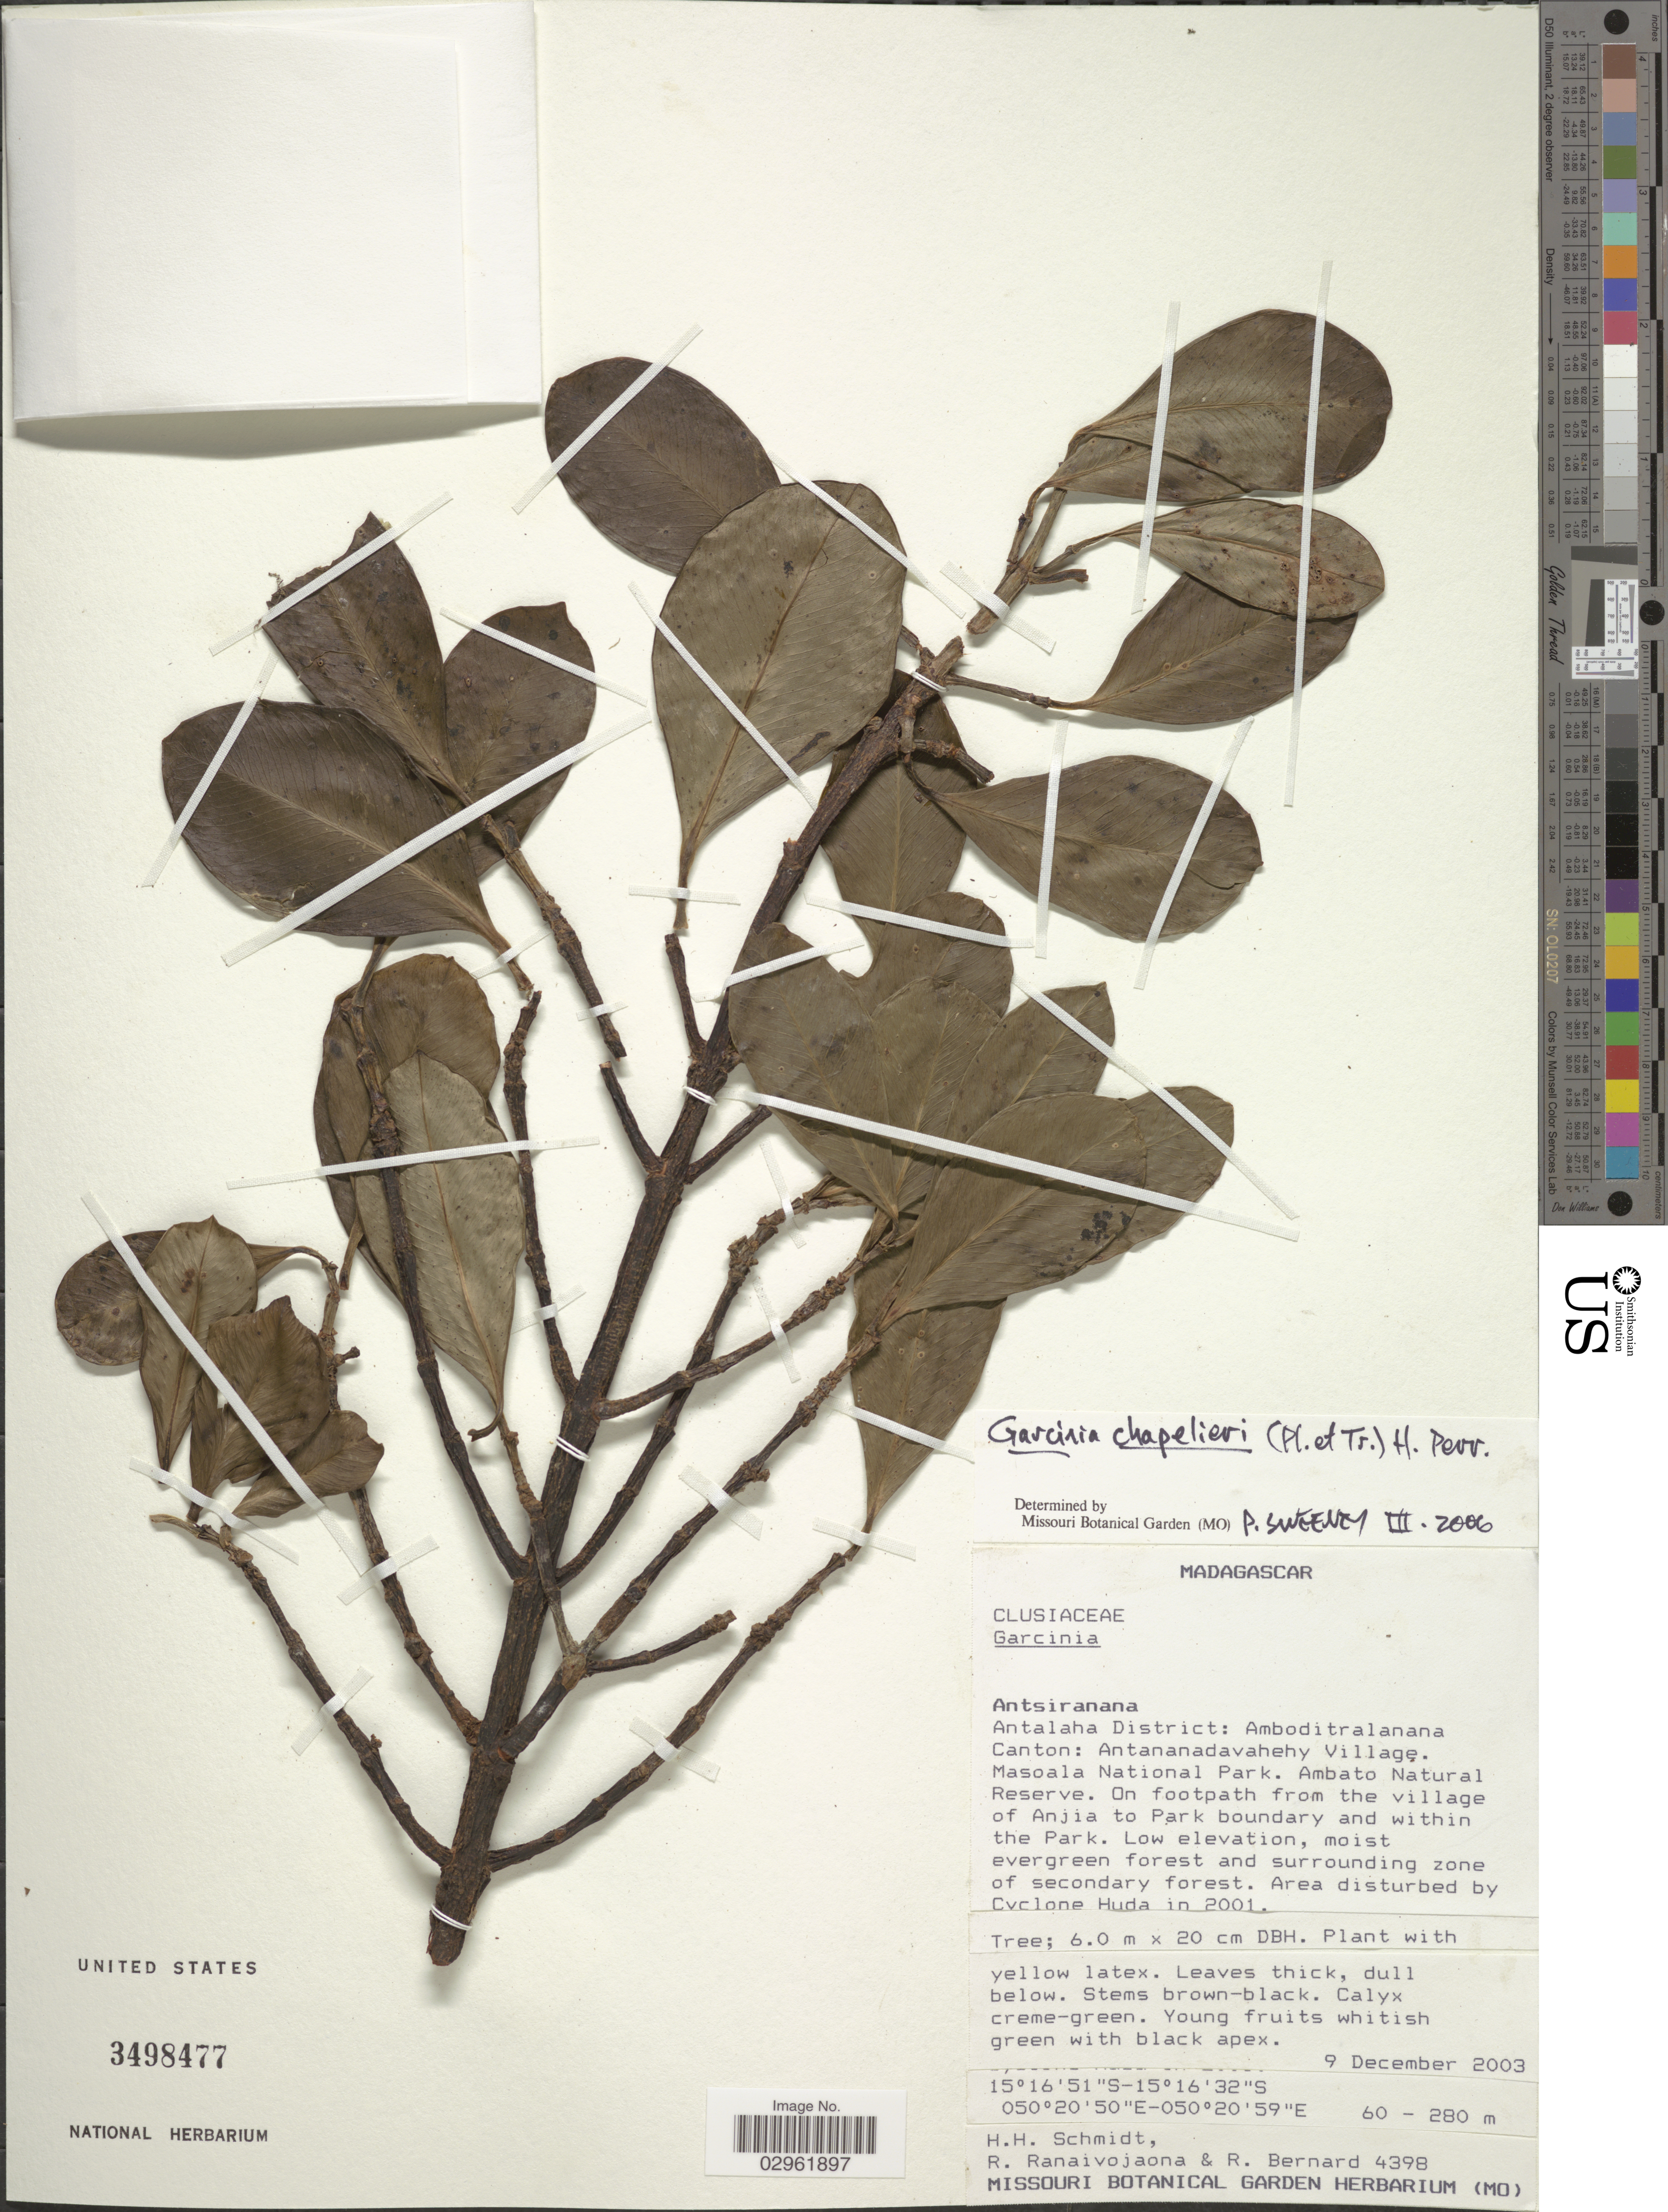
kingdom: Plantae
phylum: Tracheophyta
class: Magnoliopsida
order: Malpighiales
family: Clusiaceae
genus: Garcinia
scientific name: Garcinia chapelieri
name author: (Planch. & Triana) H. Perrier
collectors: H. H. Schmidt, R. Ranaivojaona & R. Bernard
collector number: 4398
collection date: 2003-12-09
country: Madagascar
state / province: Sava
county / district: Antalaha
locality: Antalaha District: Amboditralanana, Canton: Antananadavahehy Village, Masoala National Park, Ambato Natural Reserve, On footpath from the village of Anjia to Park boundary and within the Park.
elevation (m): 60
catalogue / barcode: US 3498477